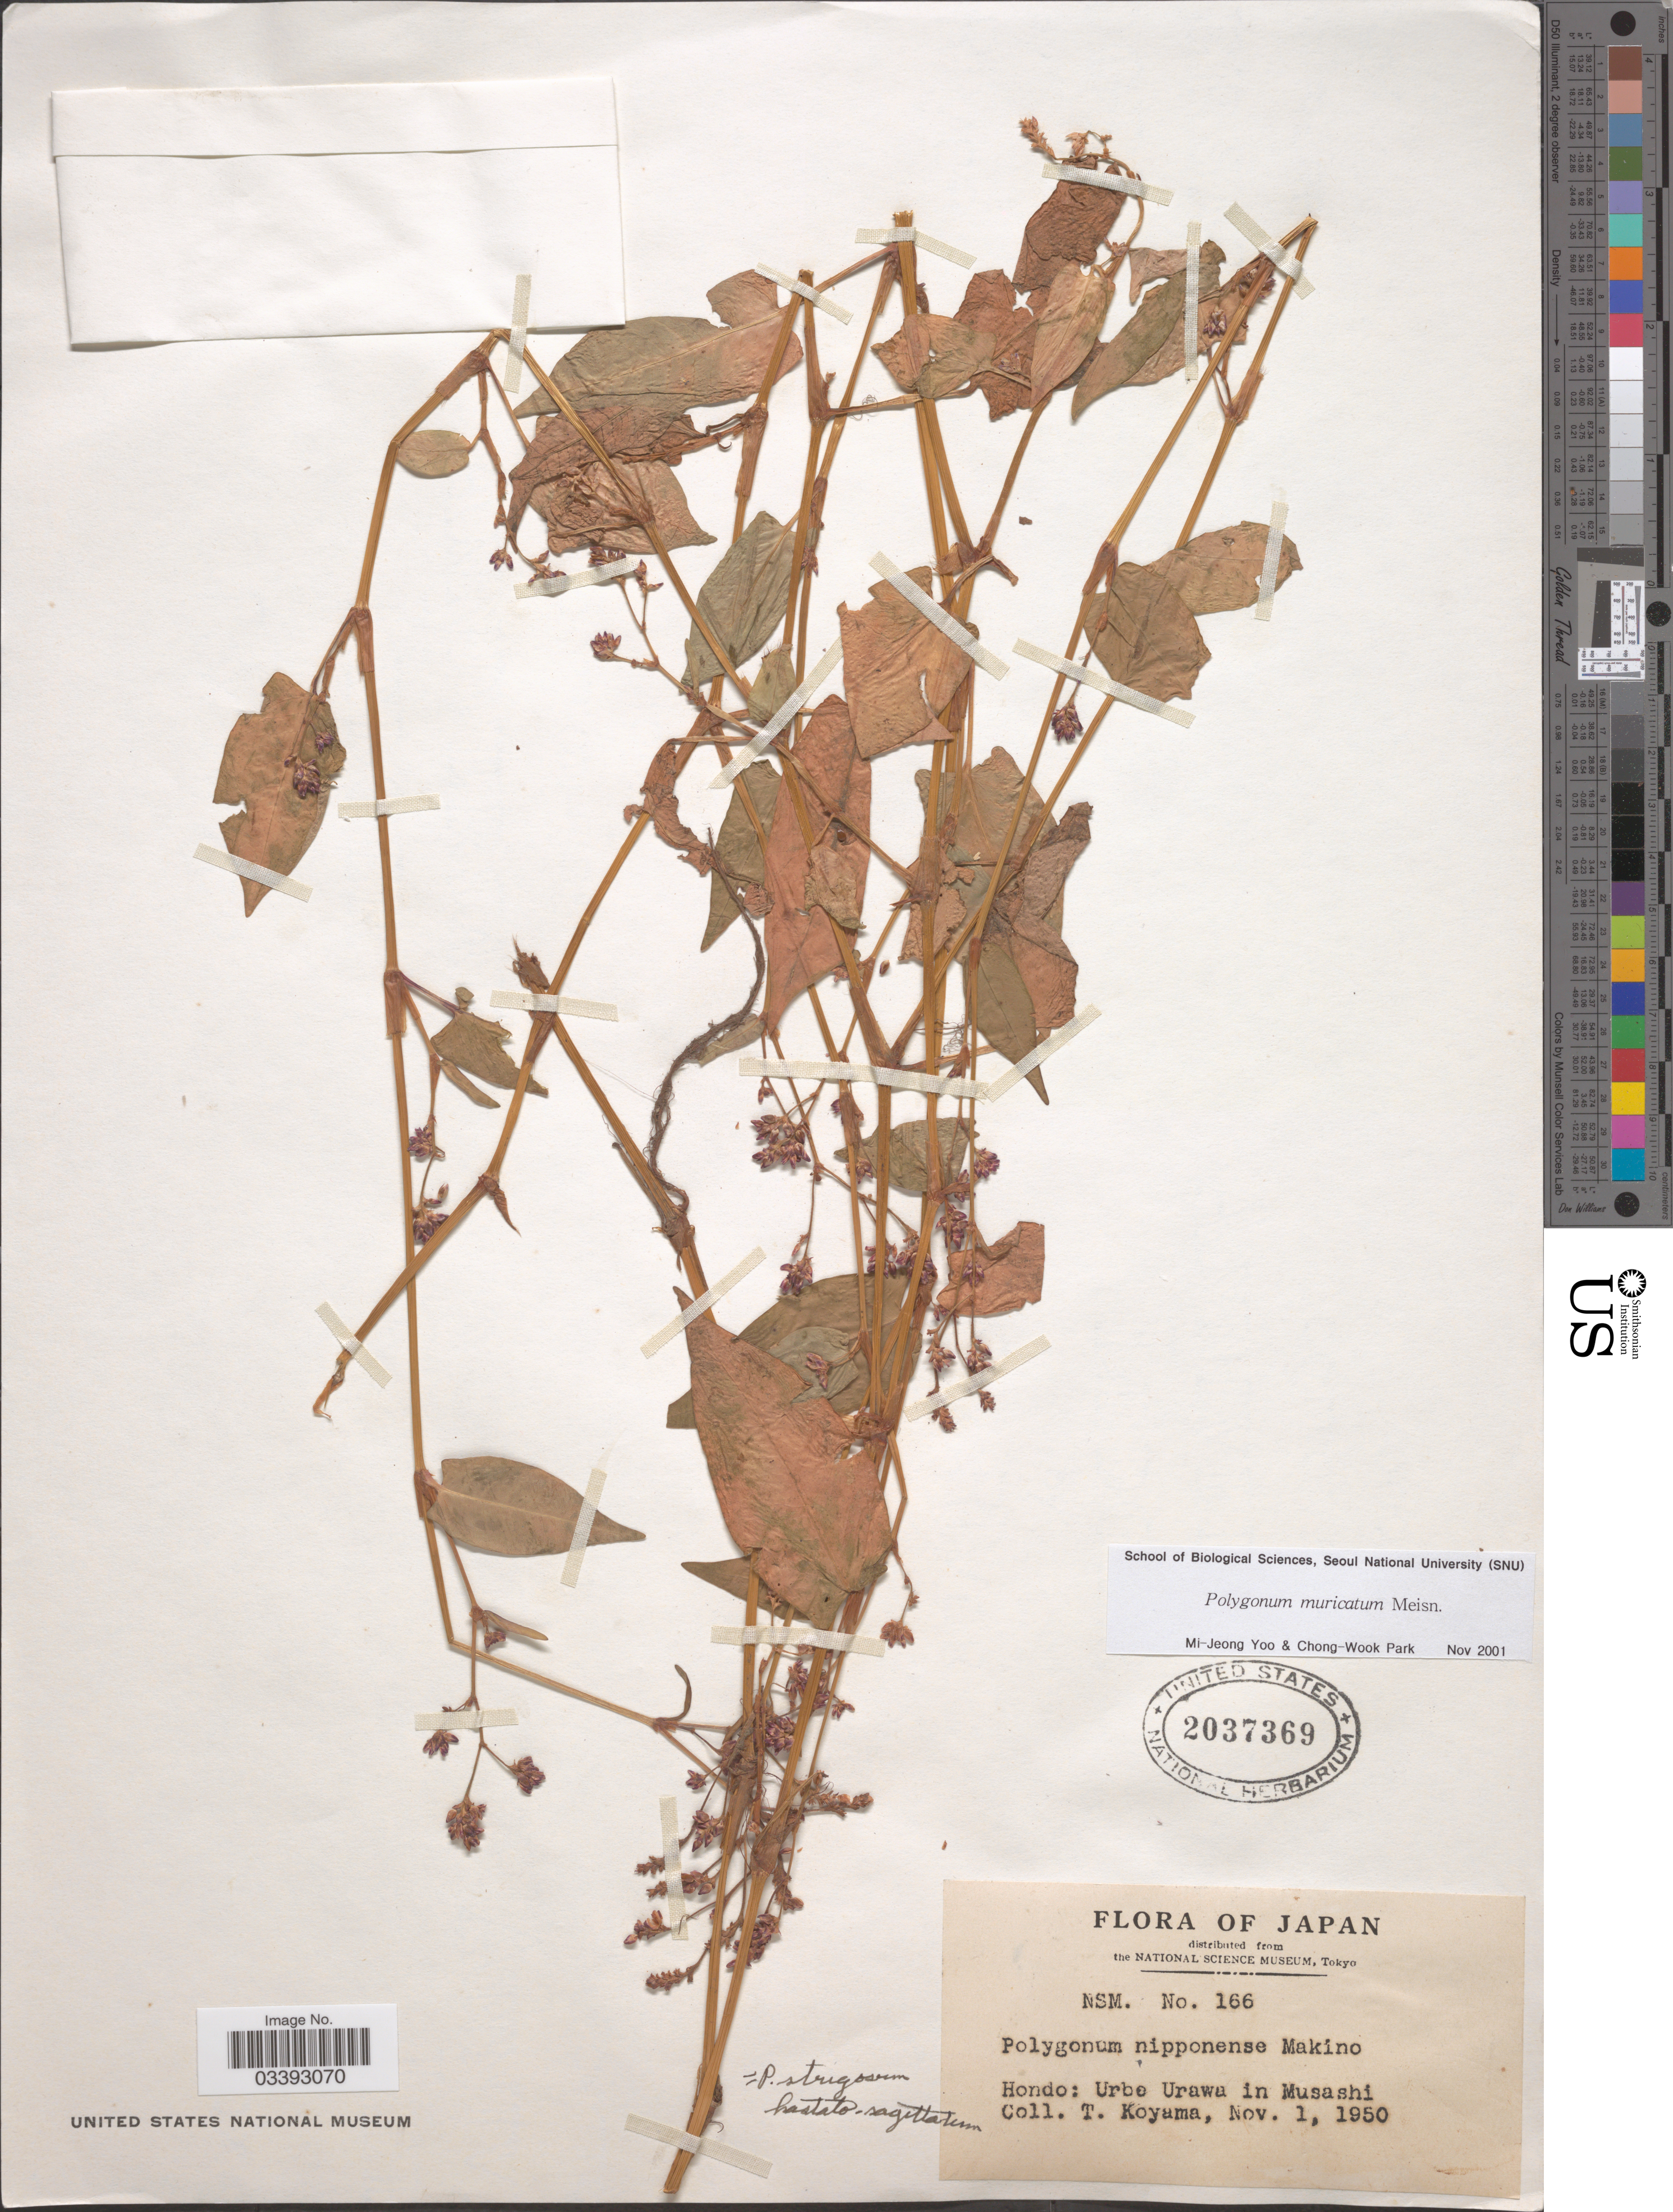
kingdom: Plantae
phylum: Tracheophyta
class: Magnoliopsida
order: Caryophyllales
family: Polygonaceae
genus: Persicaria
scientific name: Persicaria sp.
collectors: T. Koyama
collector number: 166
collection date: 1950-11-01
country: Japan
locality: Hondo: Urbe Urawa in Musashi.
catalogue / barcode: US 2037369